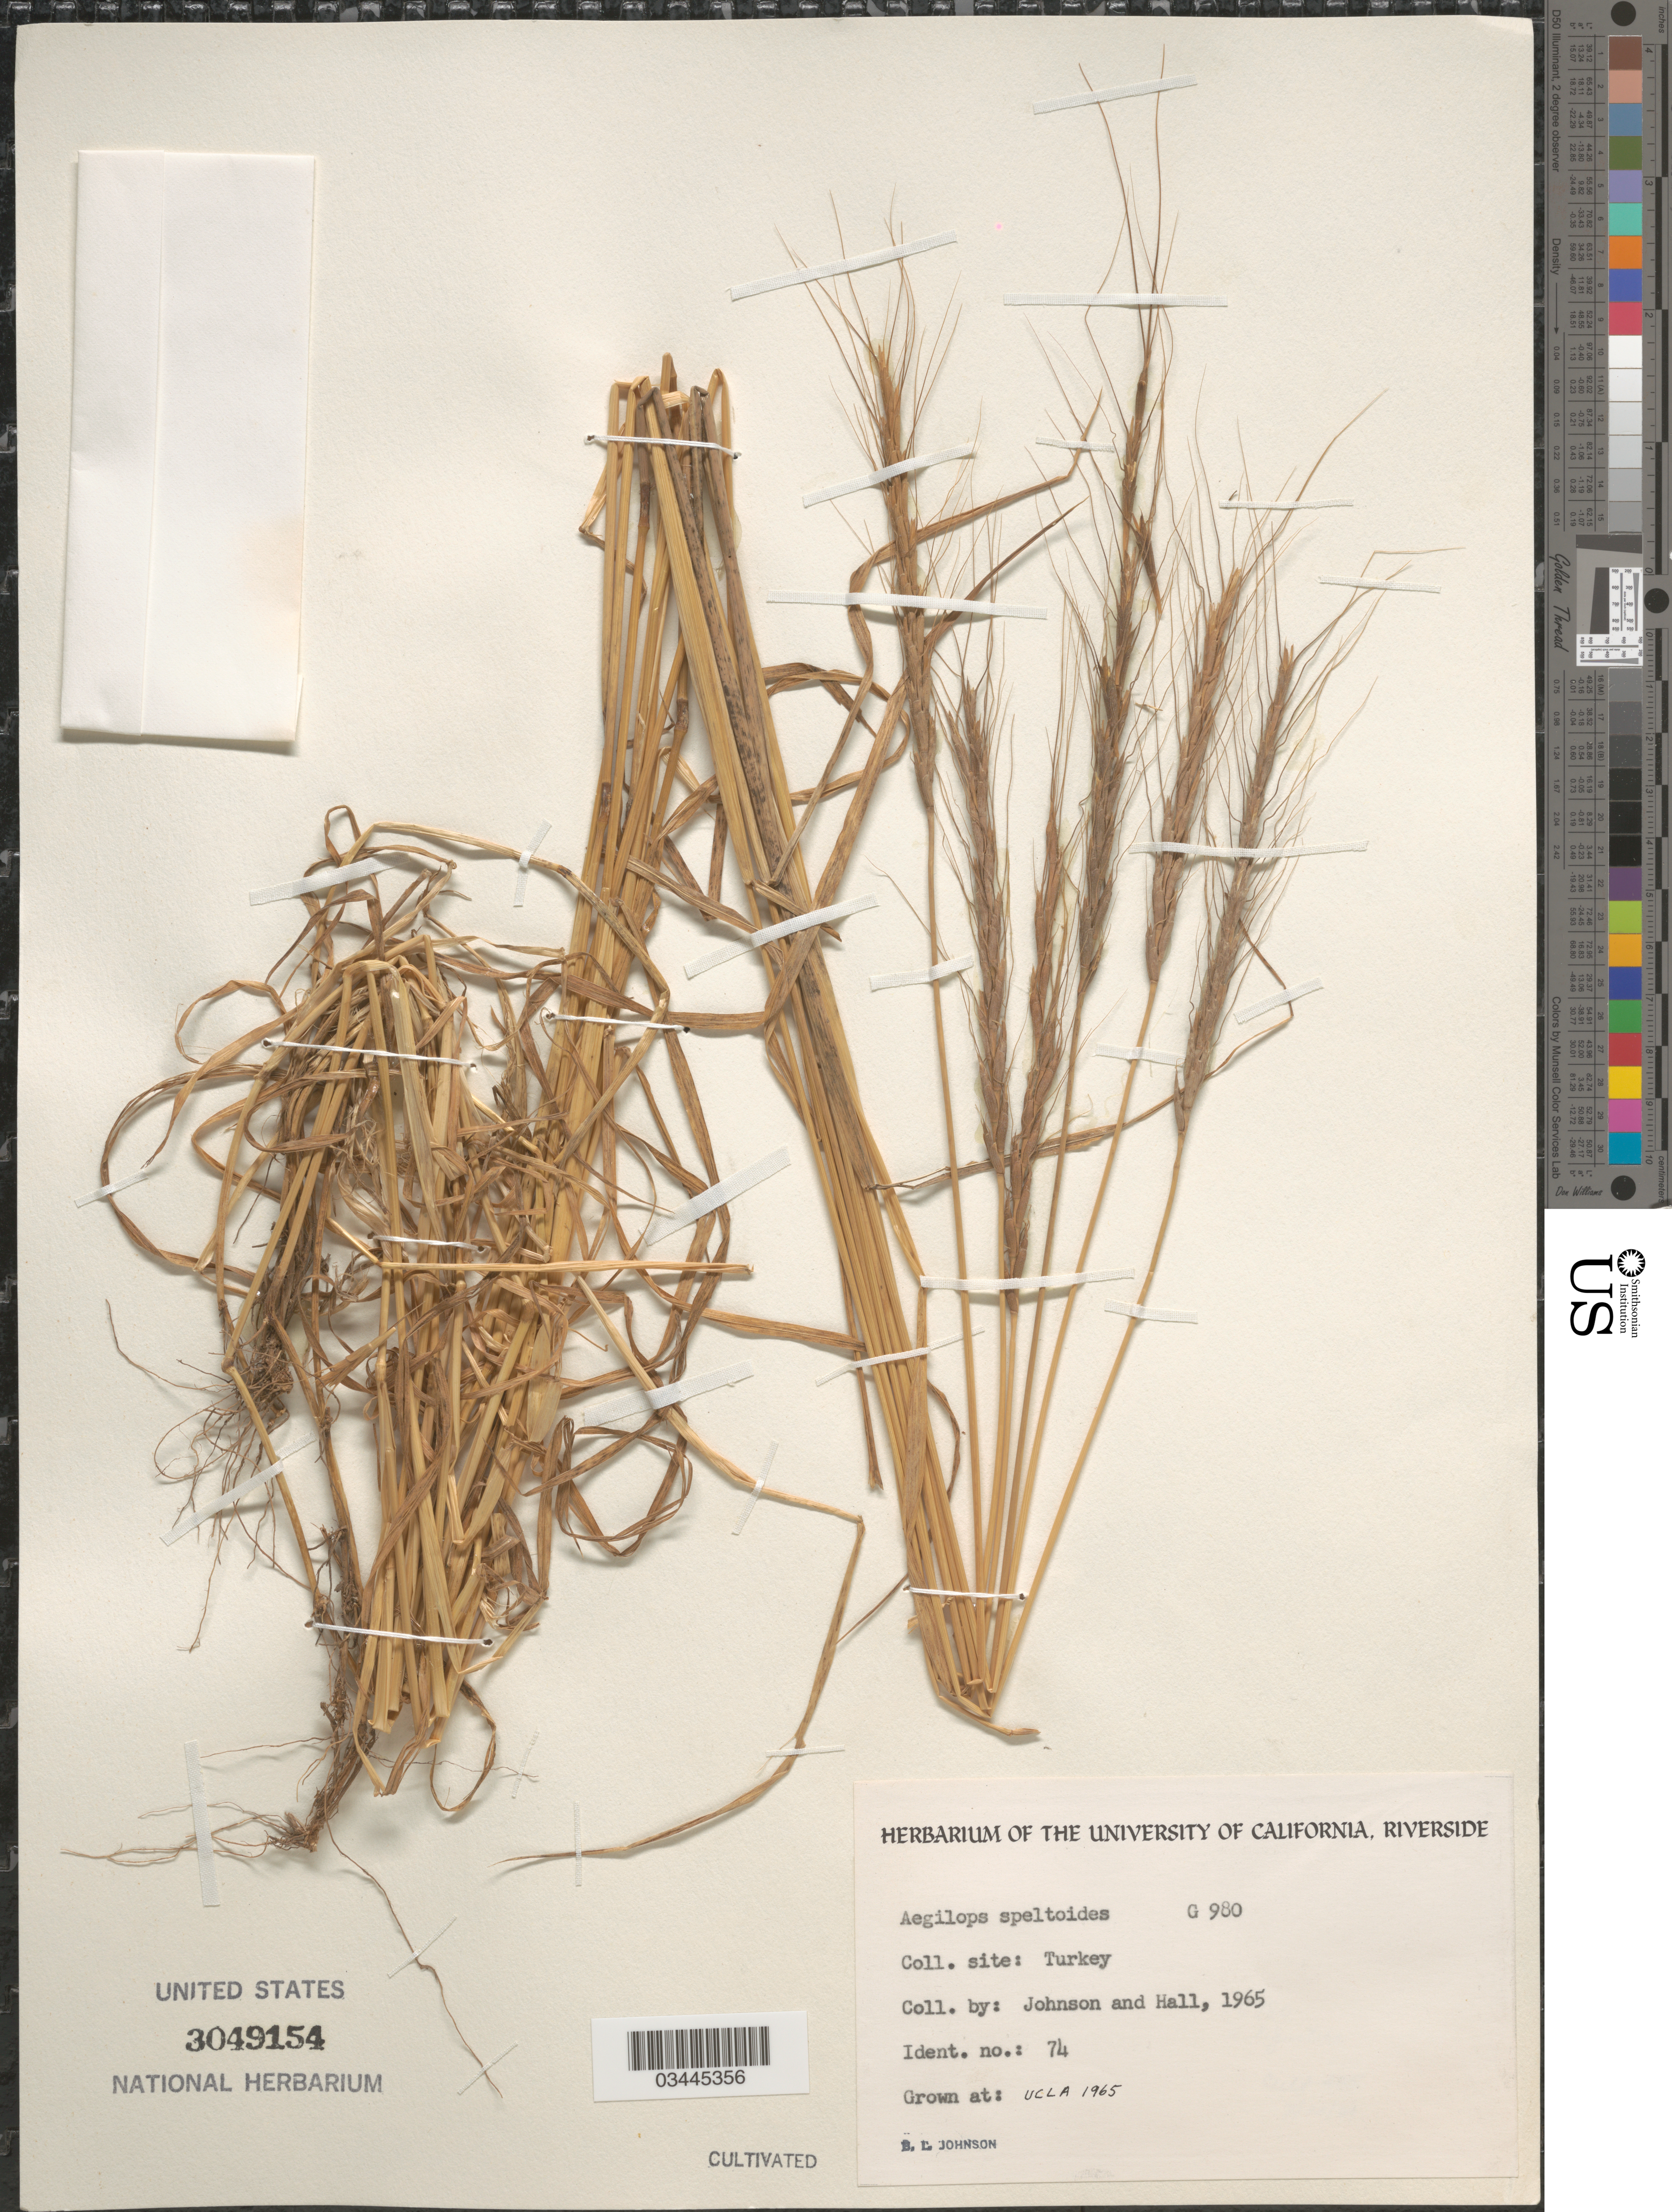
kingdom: Plantae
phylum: Tracheophyta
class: Liliopsida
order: Poales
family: Poaceae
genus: Aegilops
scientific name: Aegilops speltoides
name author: Tausch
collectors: B. Johnson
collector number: G980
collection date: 1965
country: United States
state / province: California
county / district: Los Angeles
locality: UCLA.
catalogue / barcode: US 3049154